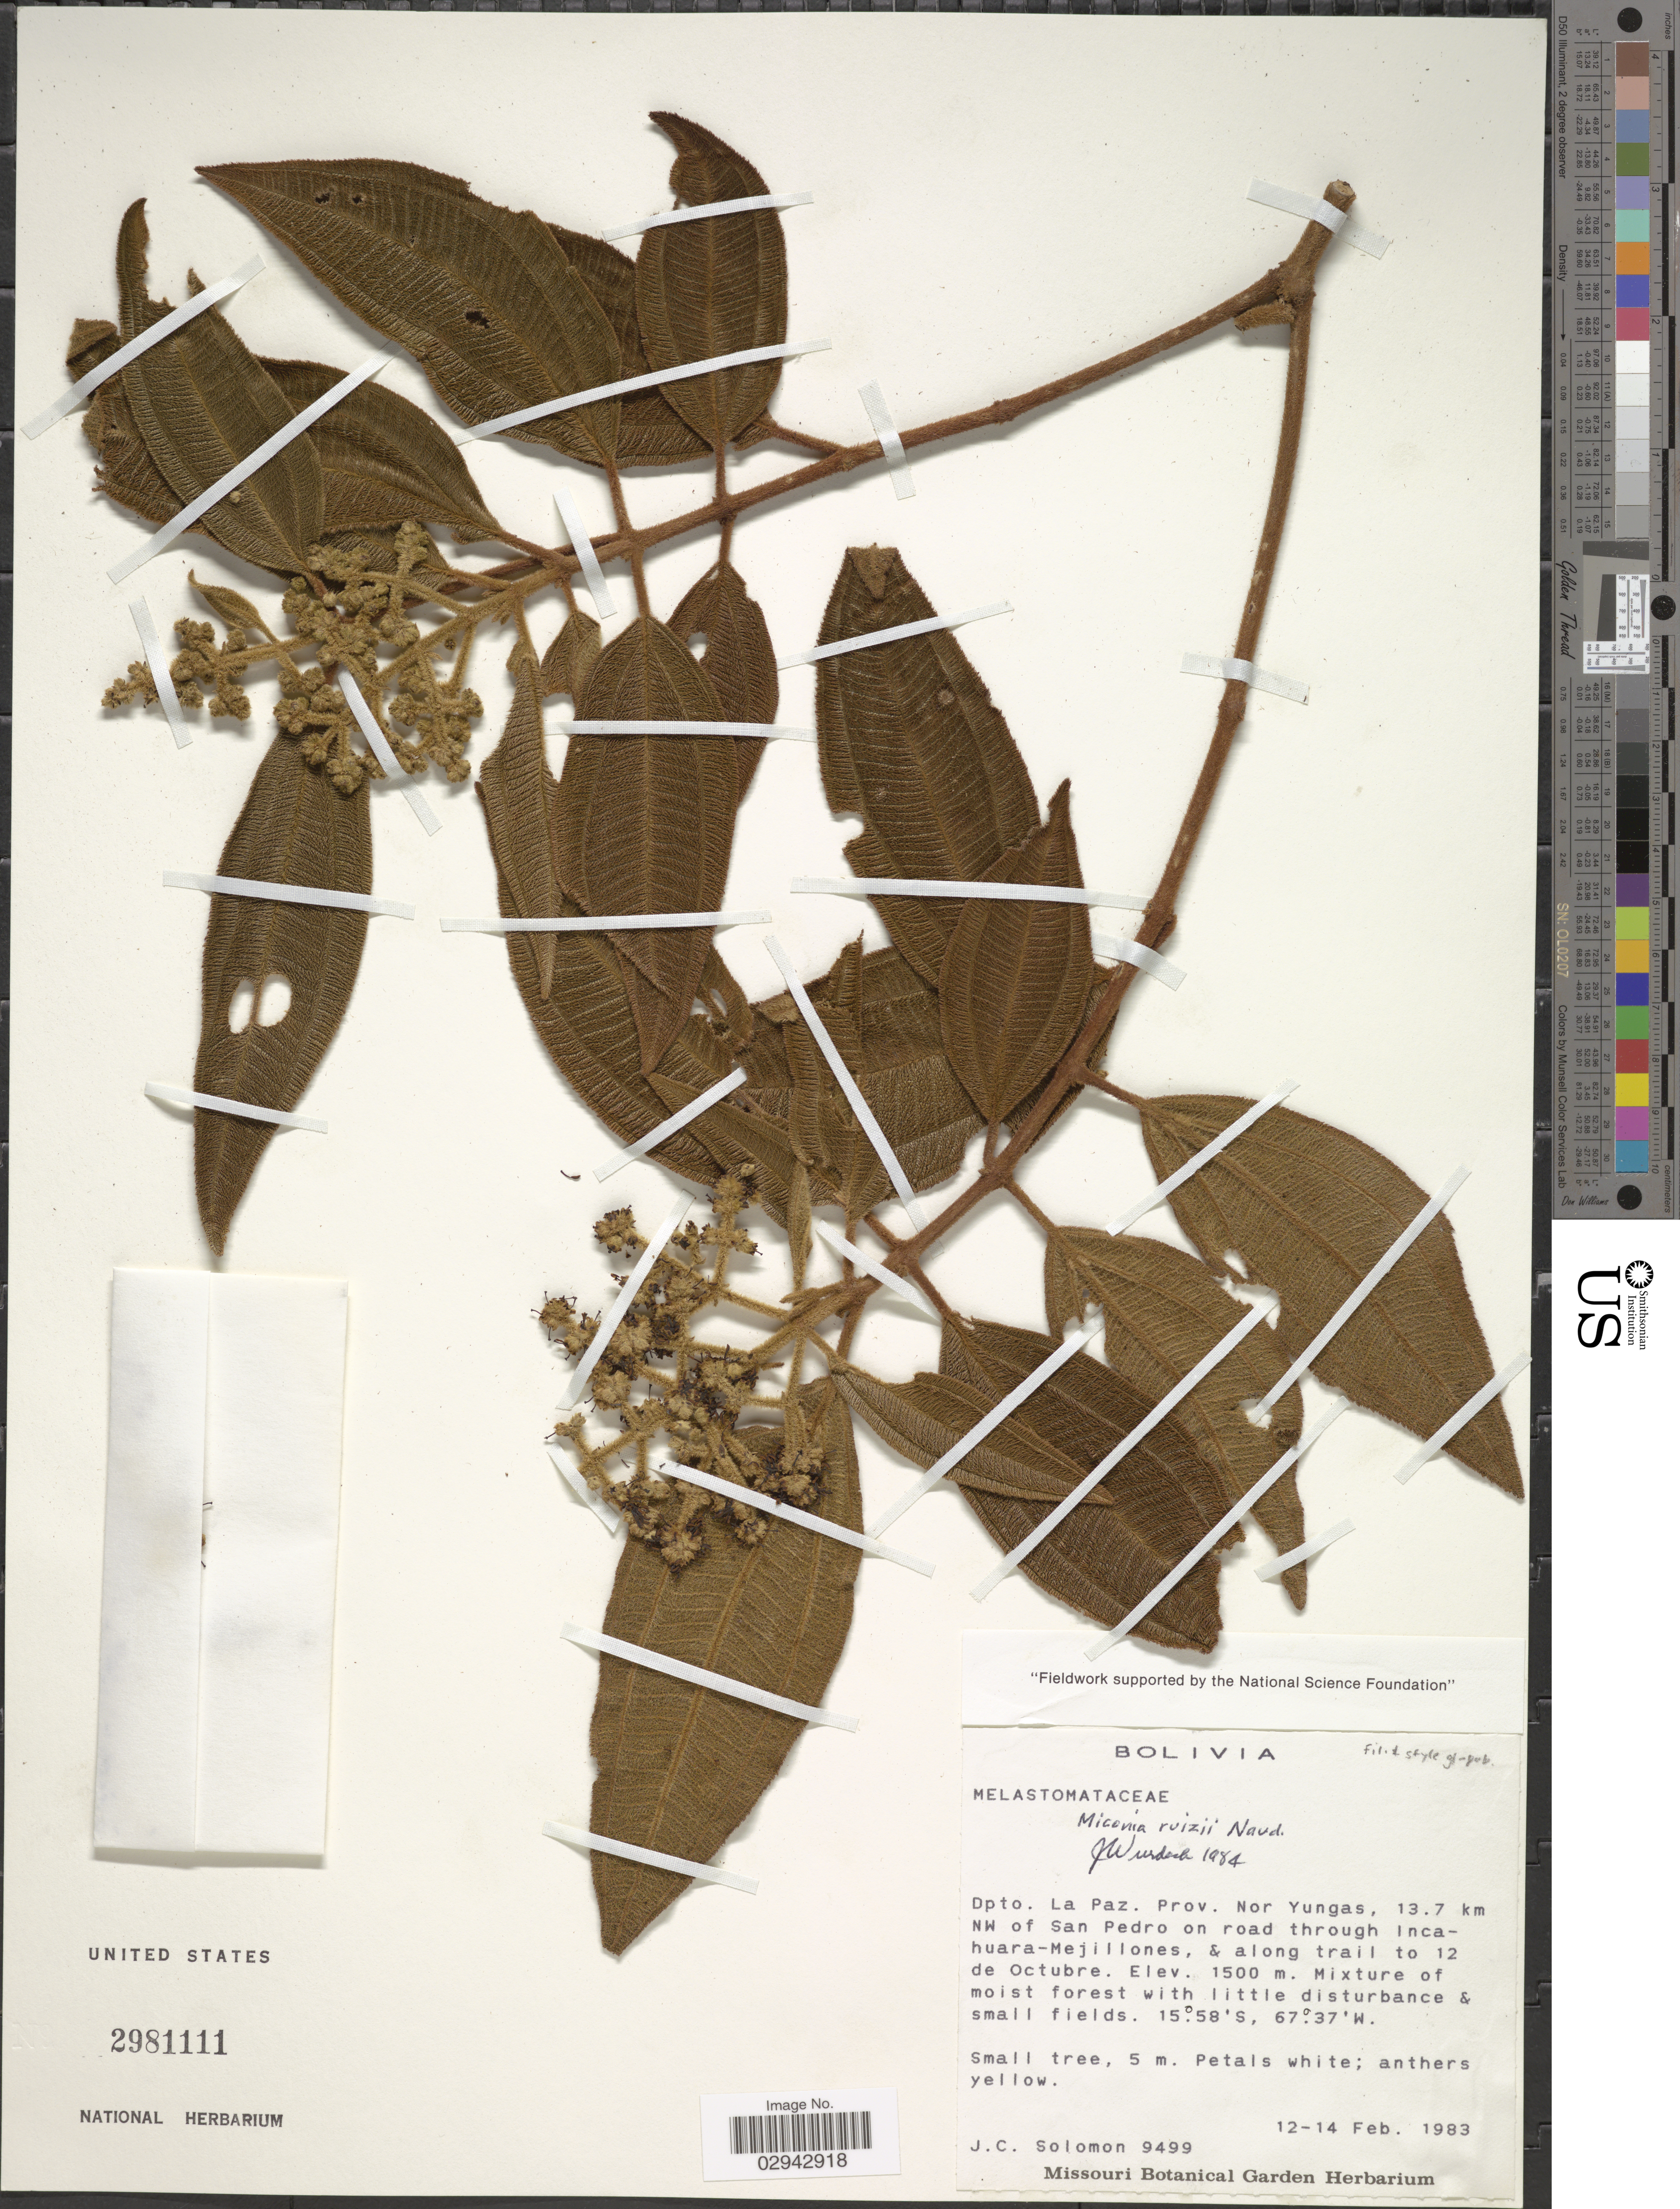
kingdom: Plantae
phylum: Tracheophyta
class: Magnoliopsida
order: Myrtales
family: Melastomataceae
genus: Miconia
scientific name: Miconia ruizii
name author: Naudin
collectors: J. C. Solomon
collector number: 9499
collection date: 1983-02-12/1983-02-14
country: Bolivia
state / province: La Paz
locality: Dpto. La Paz. Prov. Nor Yungas, 13.7 km NW of San Pedro on road through Incahuara-Mejillones, & along trail to 12 de Octubre.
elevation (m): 1500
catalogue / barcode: US 2981111